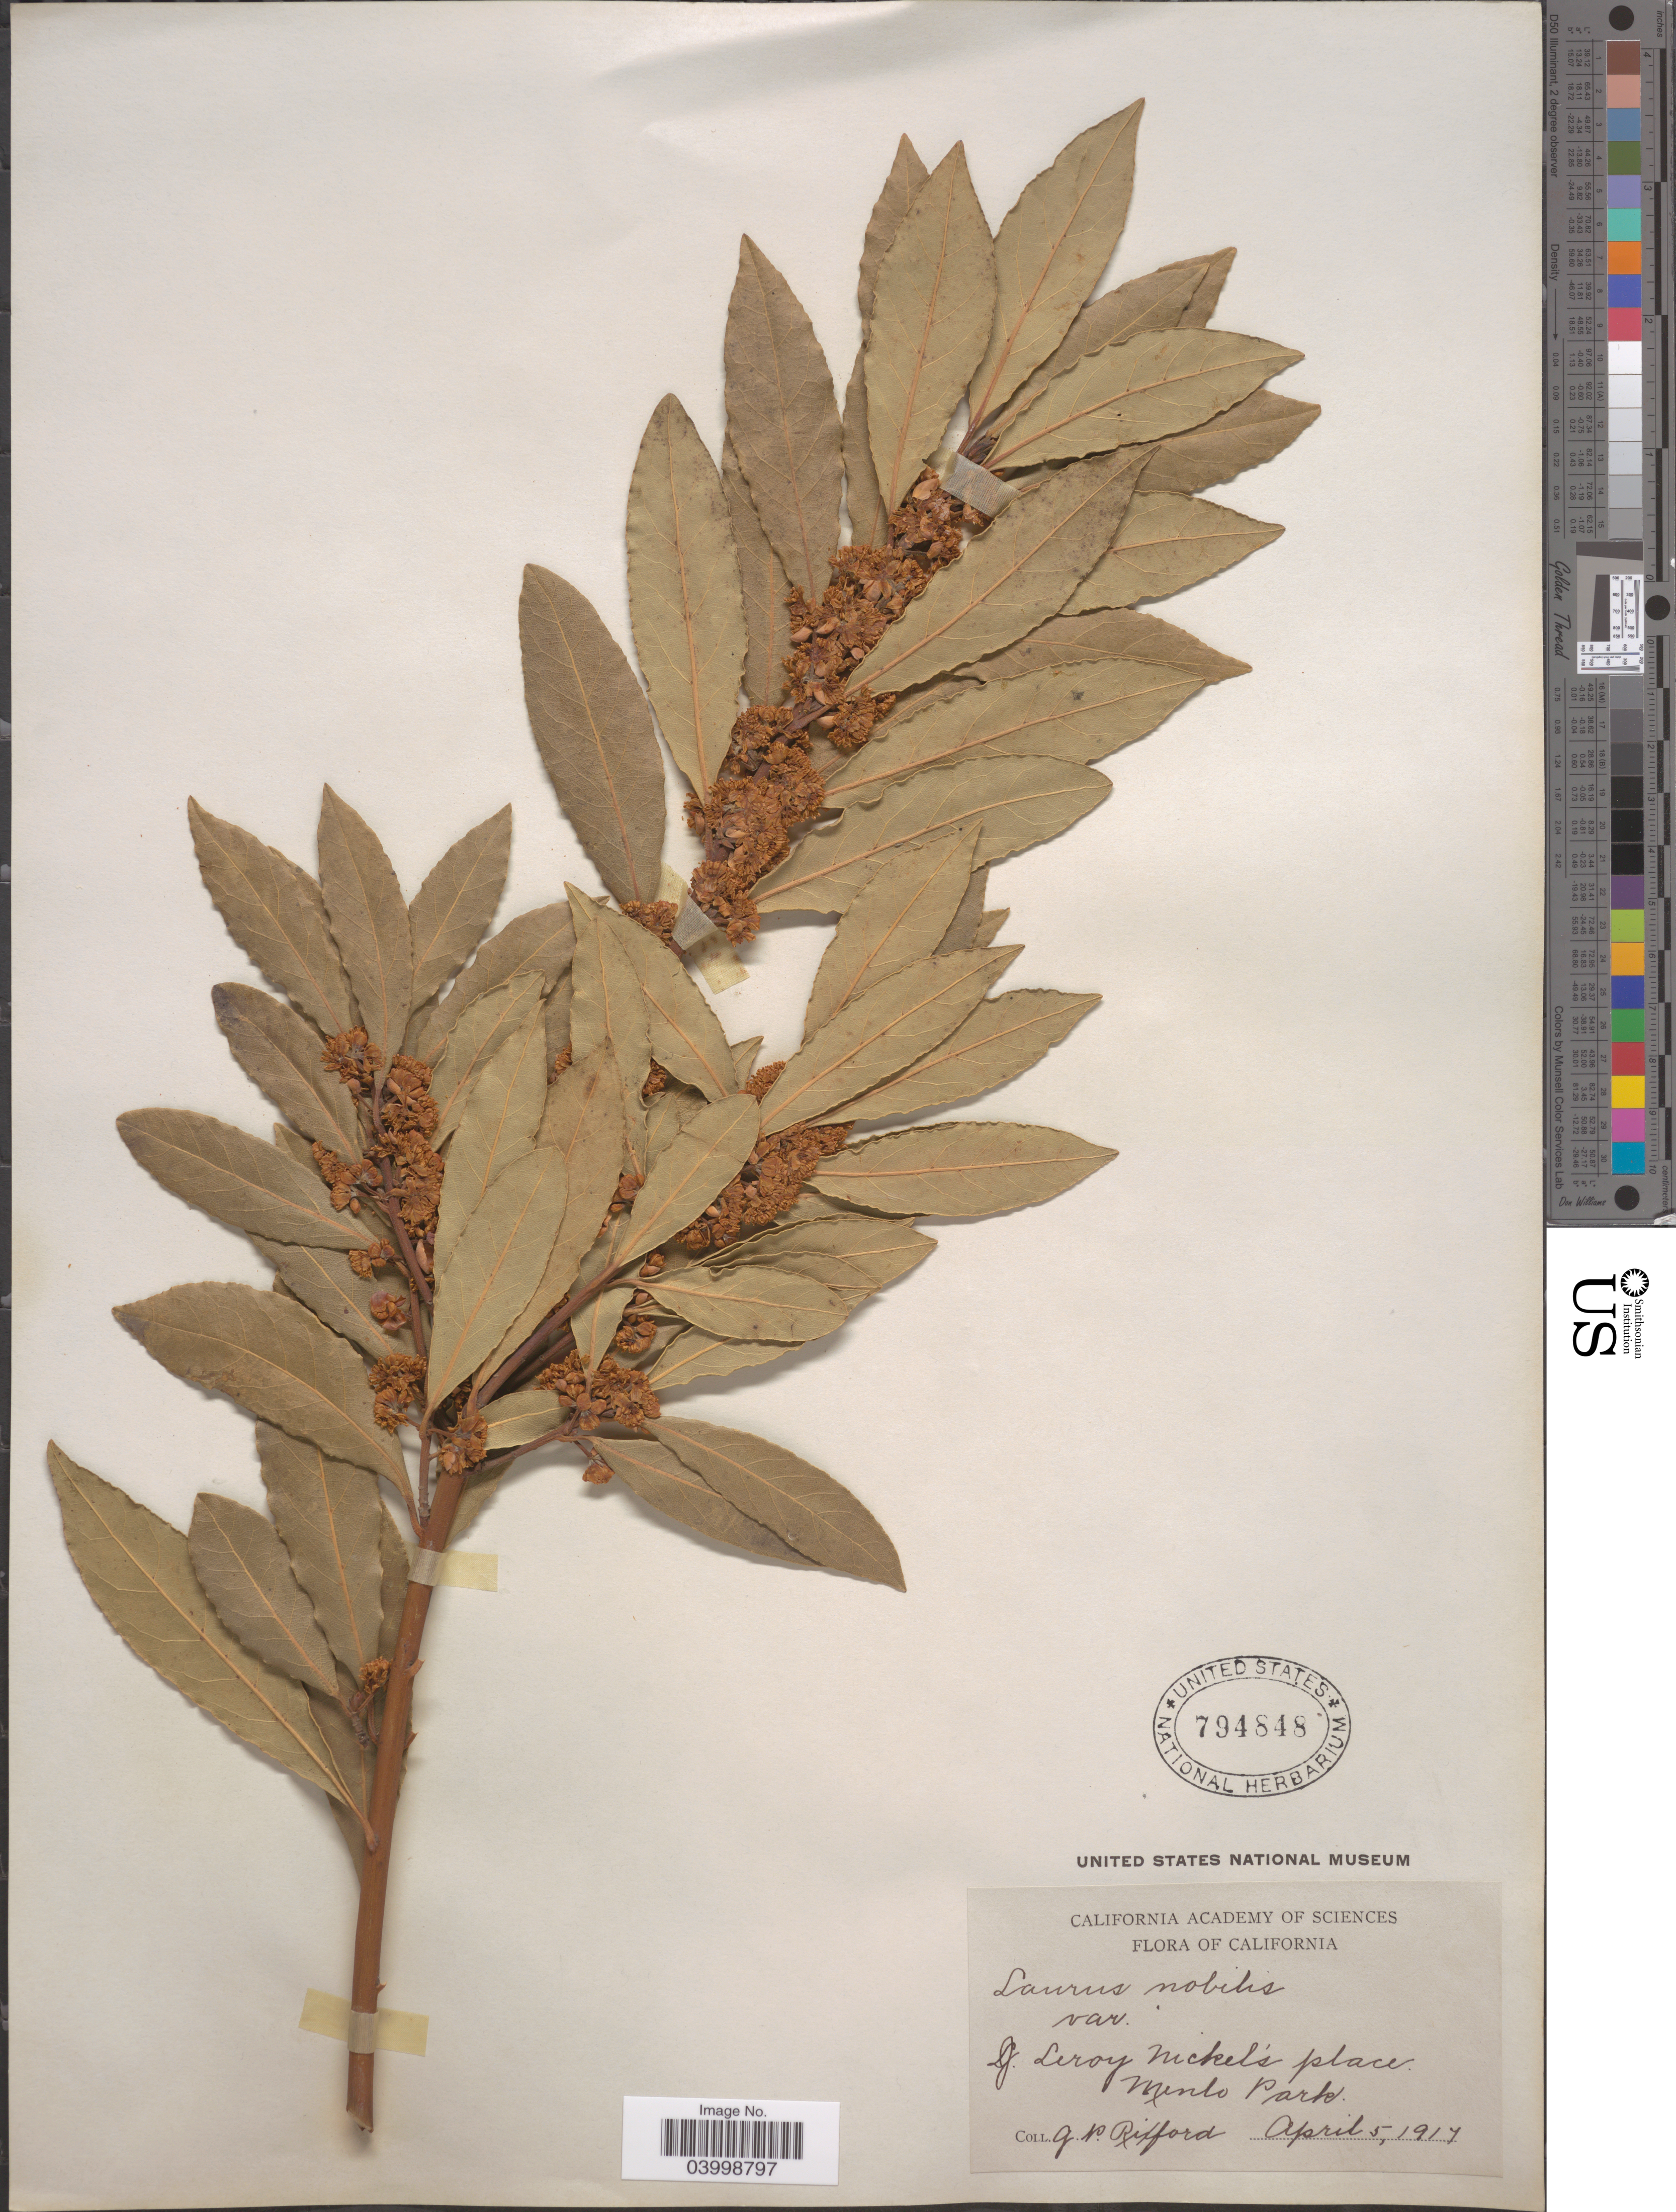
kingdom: Plantae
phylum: Tracheophyta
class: Magnoliopsida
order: Laurales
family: Lauraceae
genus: Laurus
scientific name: Laurus nobilis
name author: L.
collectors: G. Rixford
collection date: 1917-04-05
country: United States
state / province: California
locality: J. Leroy Nickel's place. Menlo Park.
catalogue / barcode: US 794848